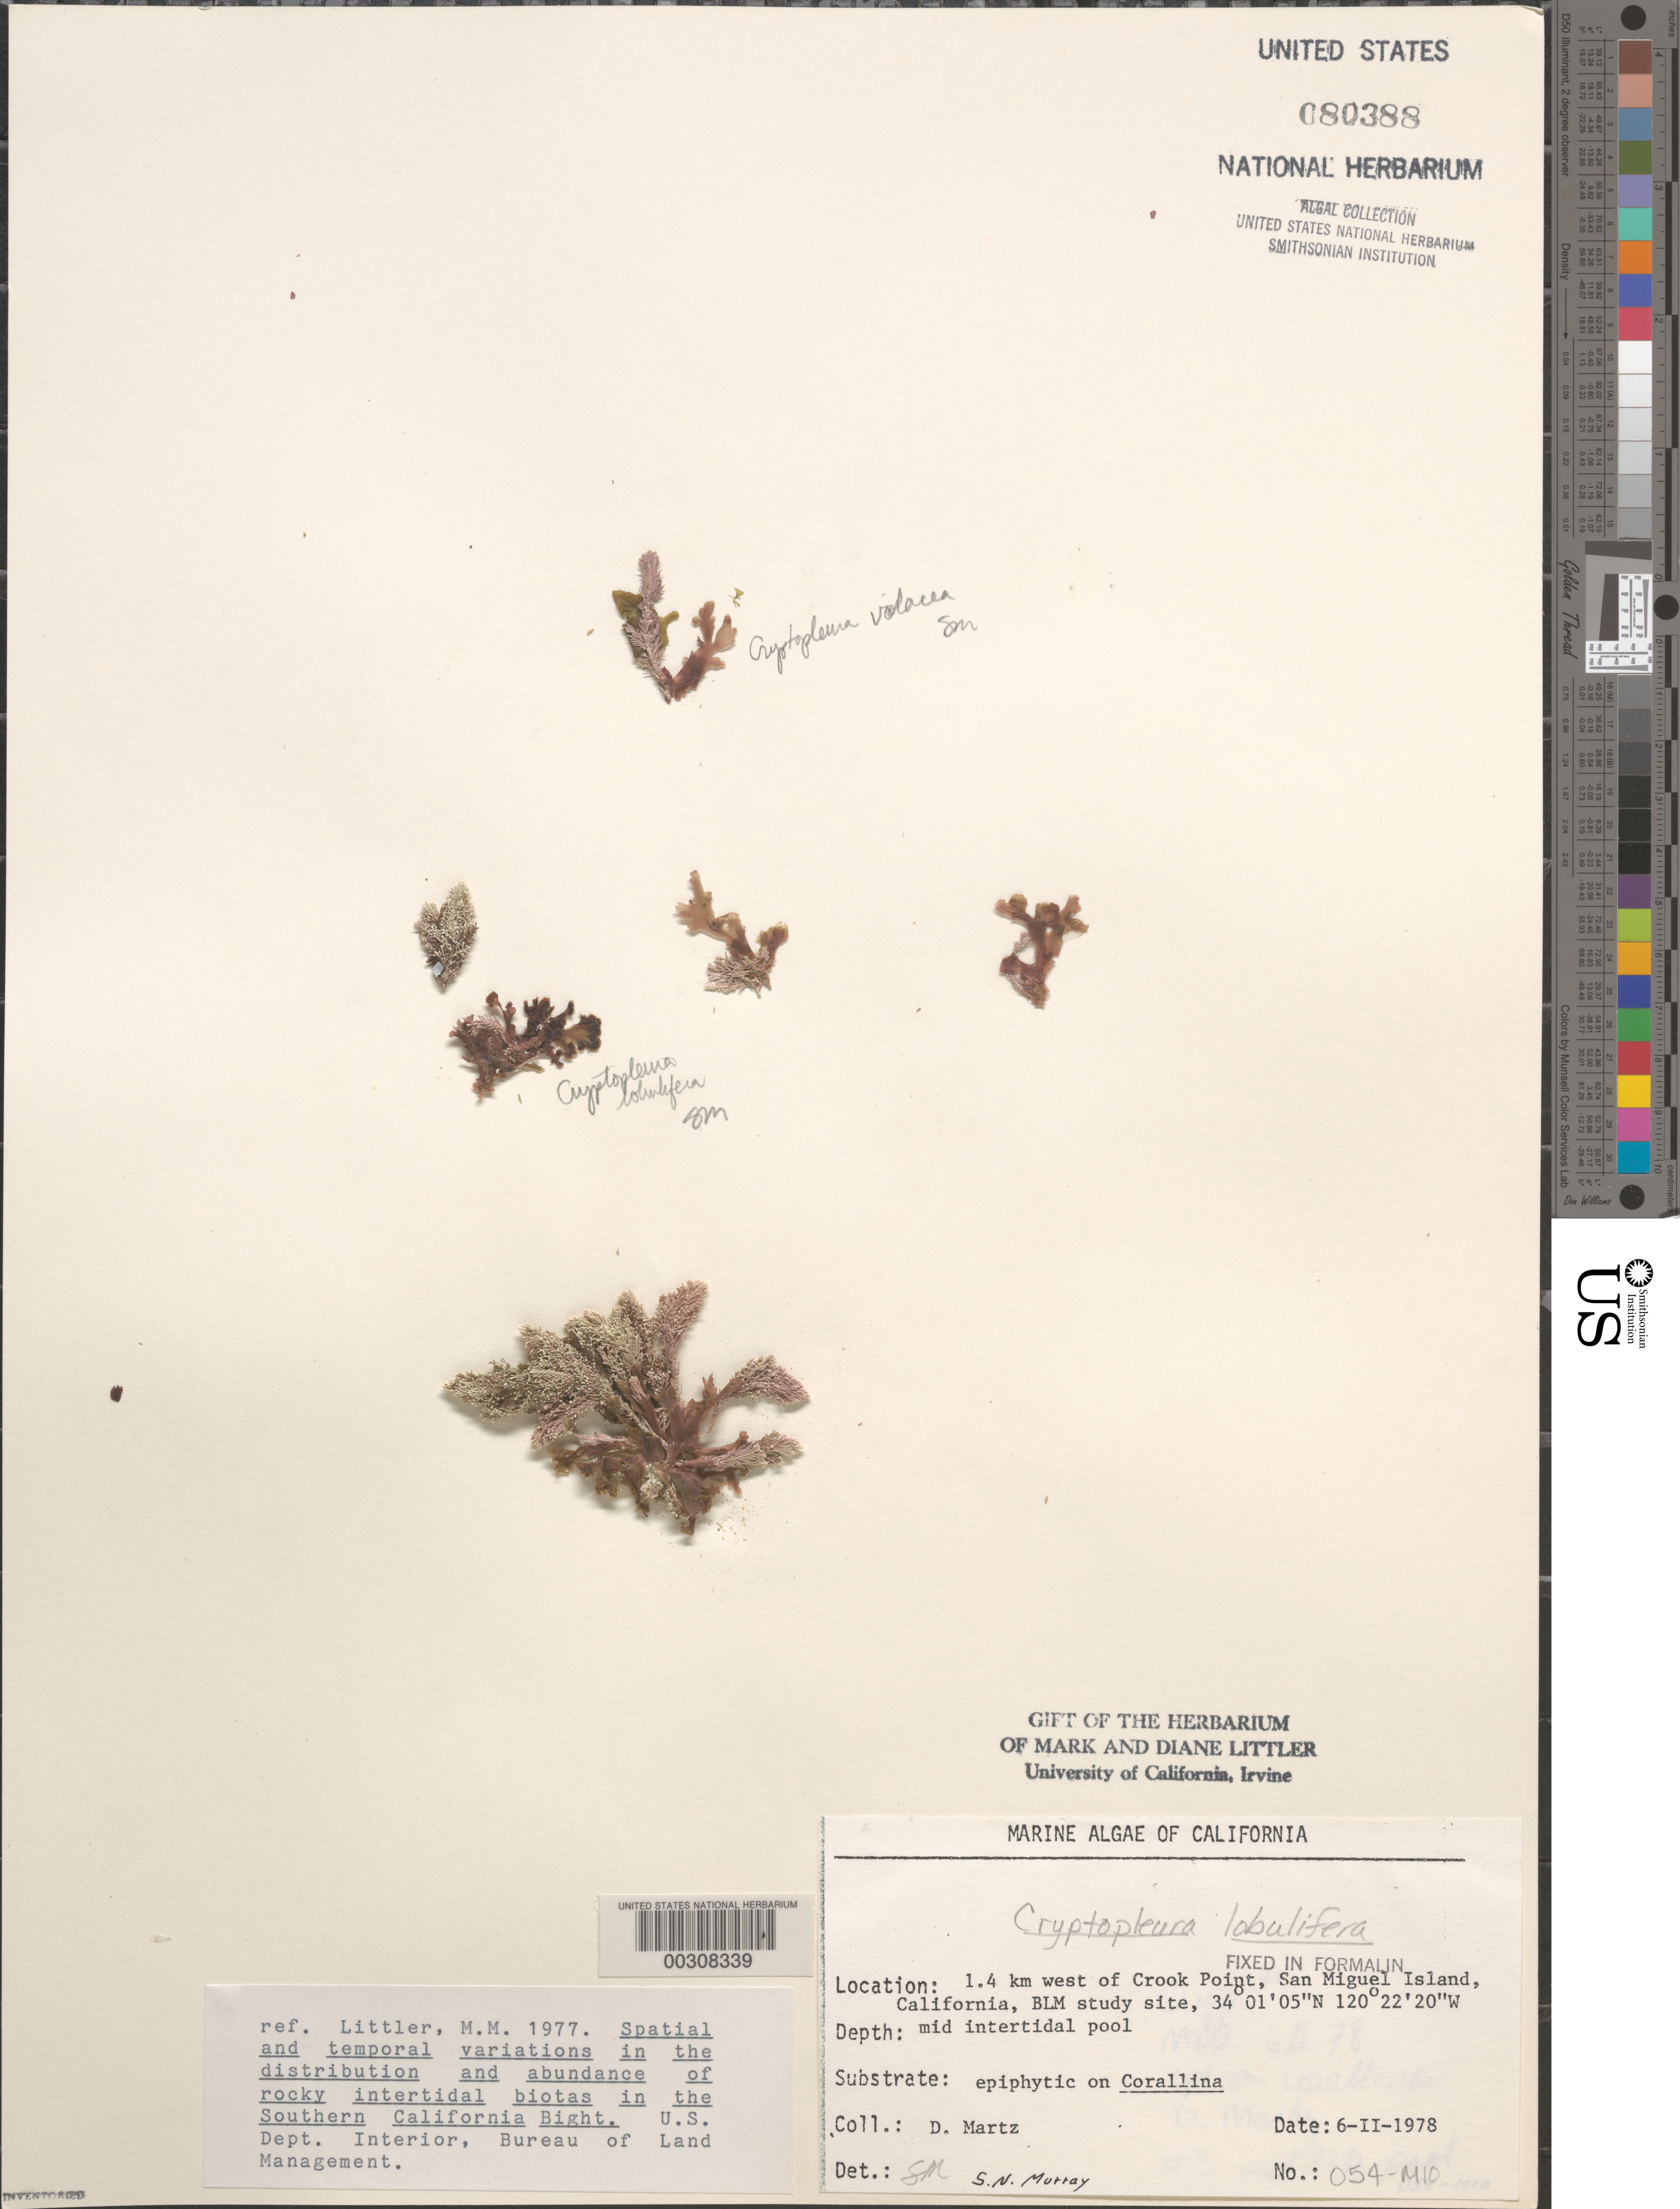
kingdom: Plantae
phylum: Rhodophyta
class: Florideophyceae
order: Ceramiales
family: Delesseriaceae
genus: Cryptopleura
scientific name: Cryptopleura lobulifera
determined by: Murray, S. N.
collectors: D. Martz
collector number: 054-mio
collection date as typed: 06 Feb 1978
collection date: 1978-02-06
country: United States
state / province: California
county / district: Santa Barbara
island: San Miguel Island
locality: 1.4 km north of Crook Point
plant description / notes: BLM-SOCALBIGHT Rocky Intertidal Survey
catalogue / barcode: US 80388